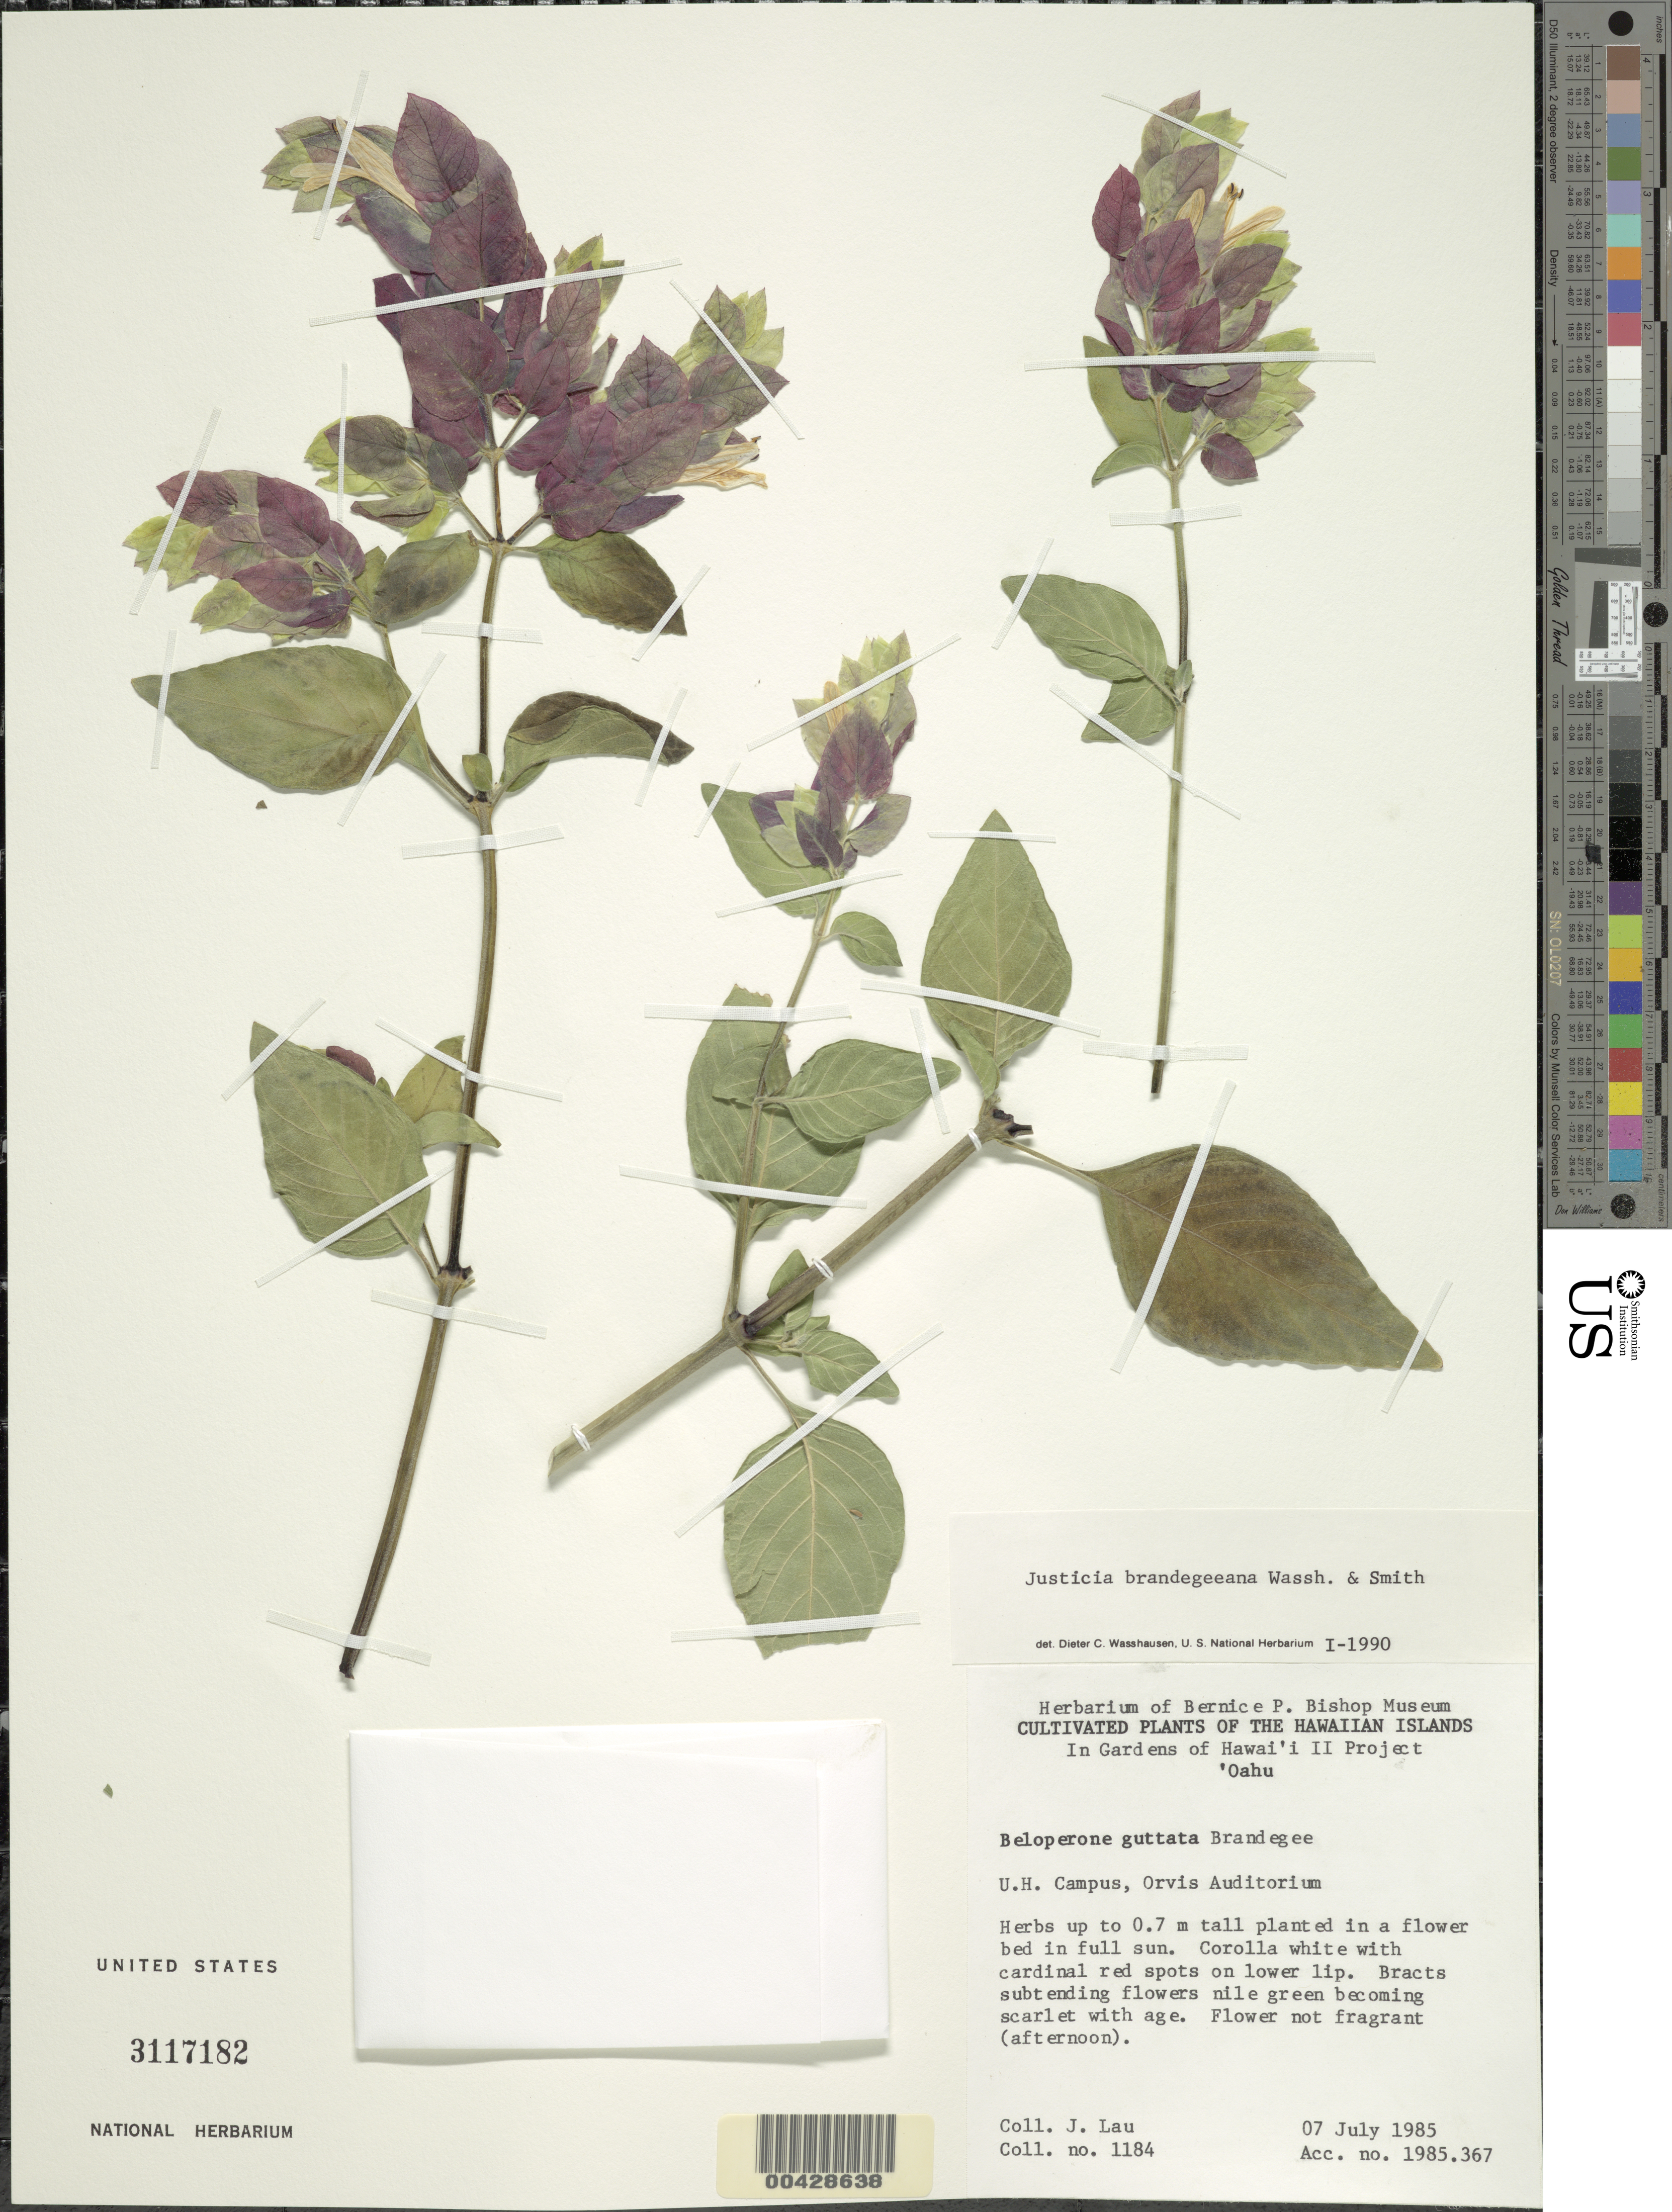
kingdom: Plantae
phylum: Tracheophyta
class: Magnoliopsida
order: Lamiales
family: Acanthaceae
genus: Justicia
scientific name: Justicia brandegeana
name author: Wassh. & L.B. Sm.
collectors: J. Lau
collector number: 1184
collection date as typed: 7 Jul 1985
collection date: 1985-07-07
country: United States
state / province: Hawaii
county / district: Honolulu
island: Oahu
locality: U.H. Campus, Orvis Auditorium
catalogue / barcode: US 3117182